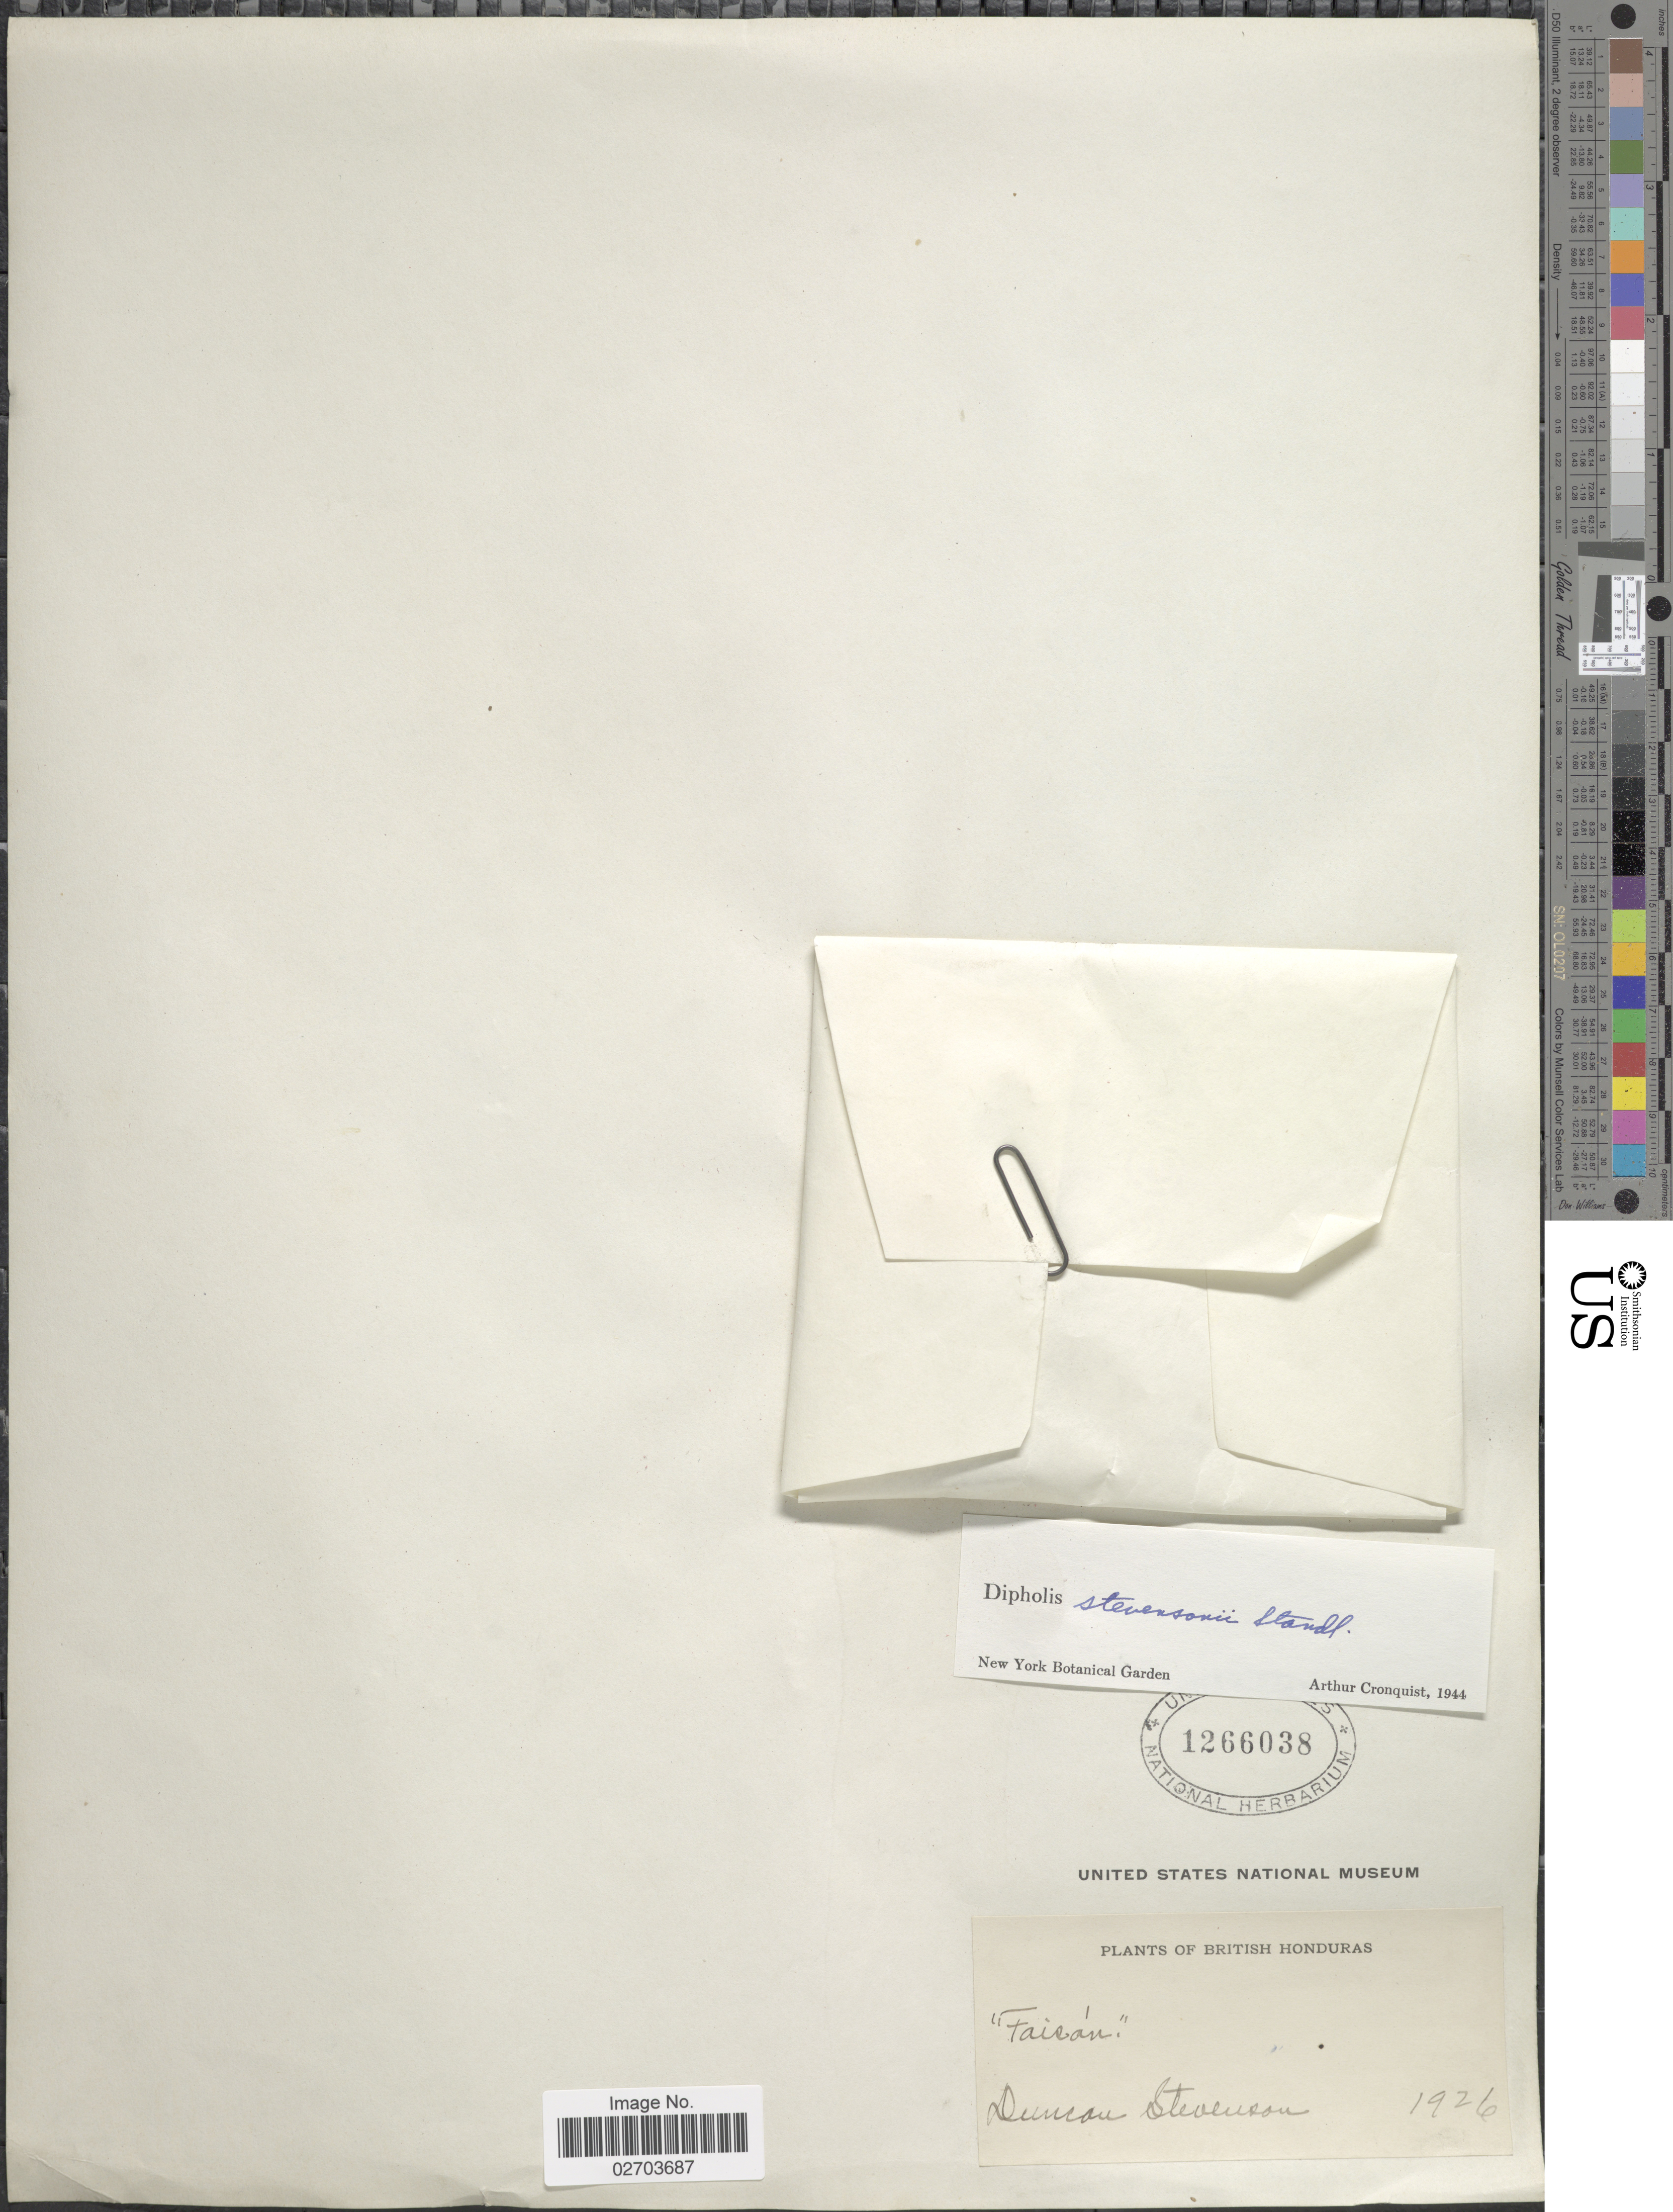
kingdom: Plantae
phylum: Tracheophyta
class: Magnoliopsida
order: Ericales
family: Sapotaceae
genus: Sideroxylon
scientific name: Sideroxylon stevensonii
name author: (Standl.) T.D. Penn.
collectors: D. Stevenson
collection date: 1926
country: Belize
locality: British Honduras.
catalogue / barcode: US 1266038